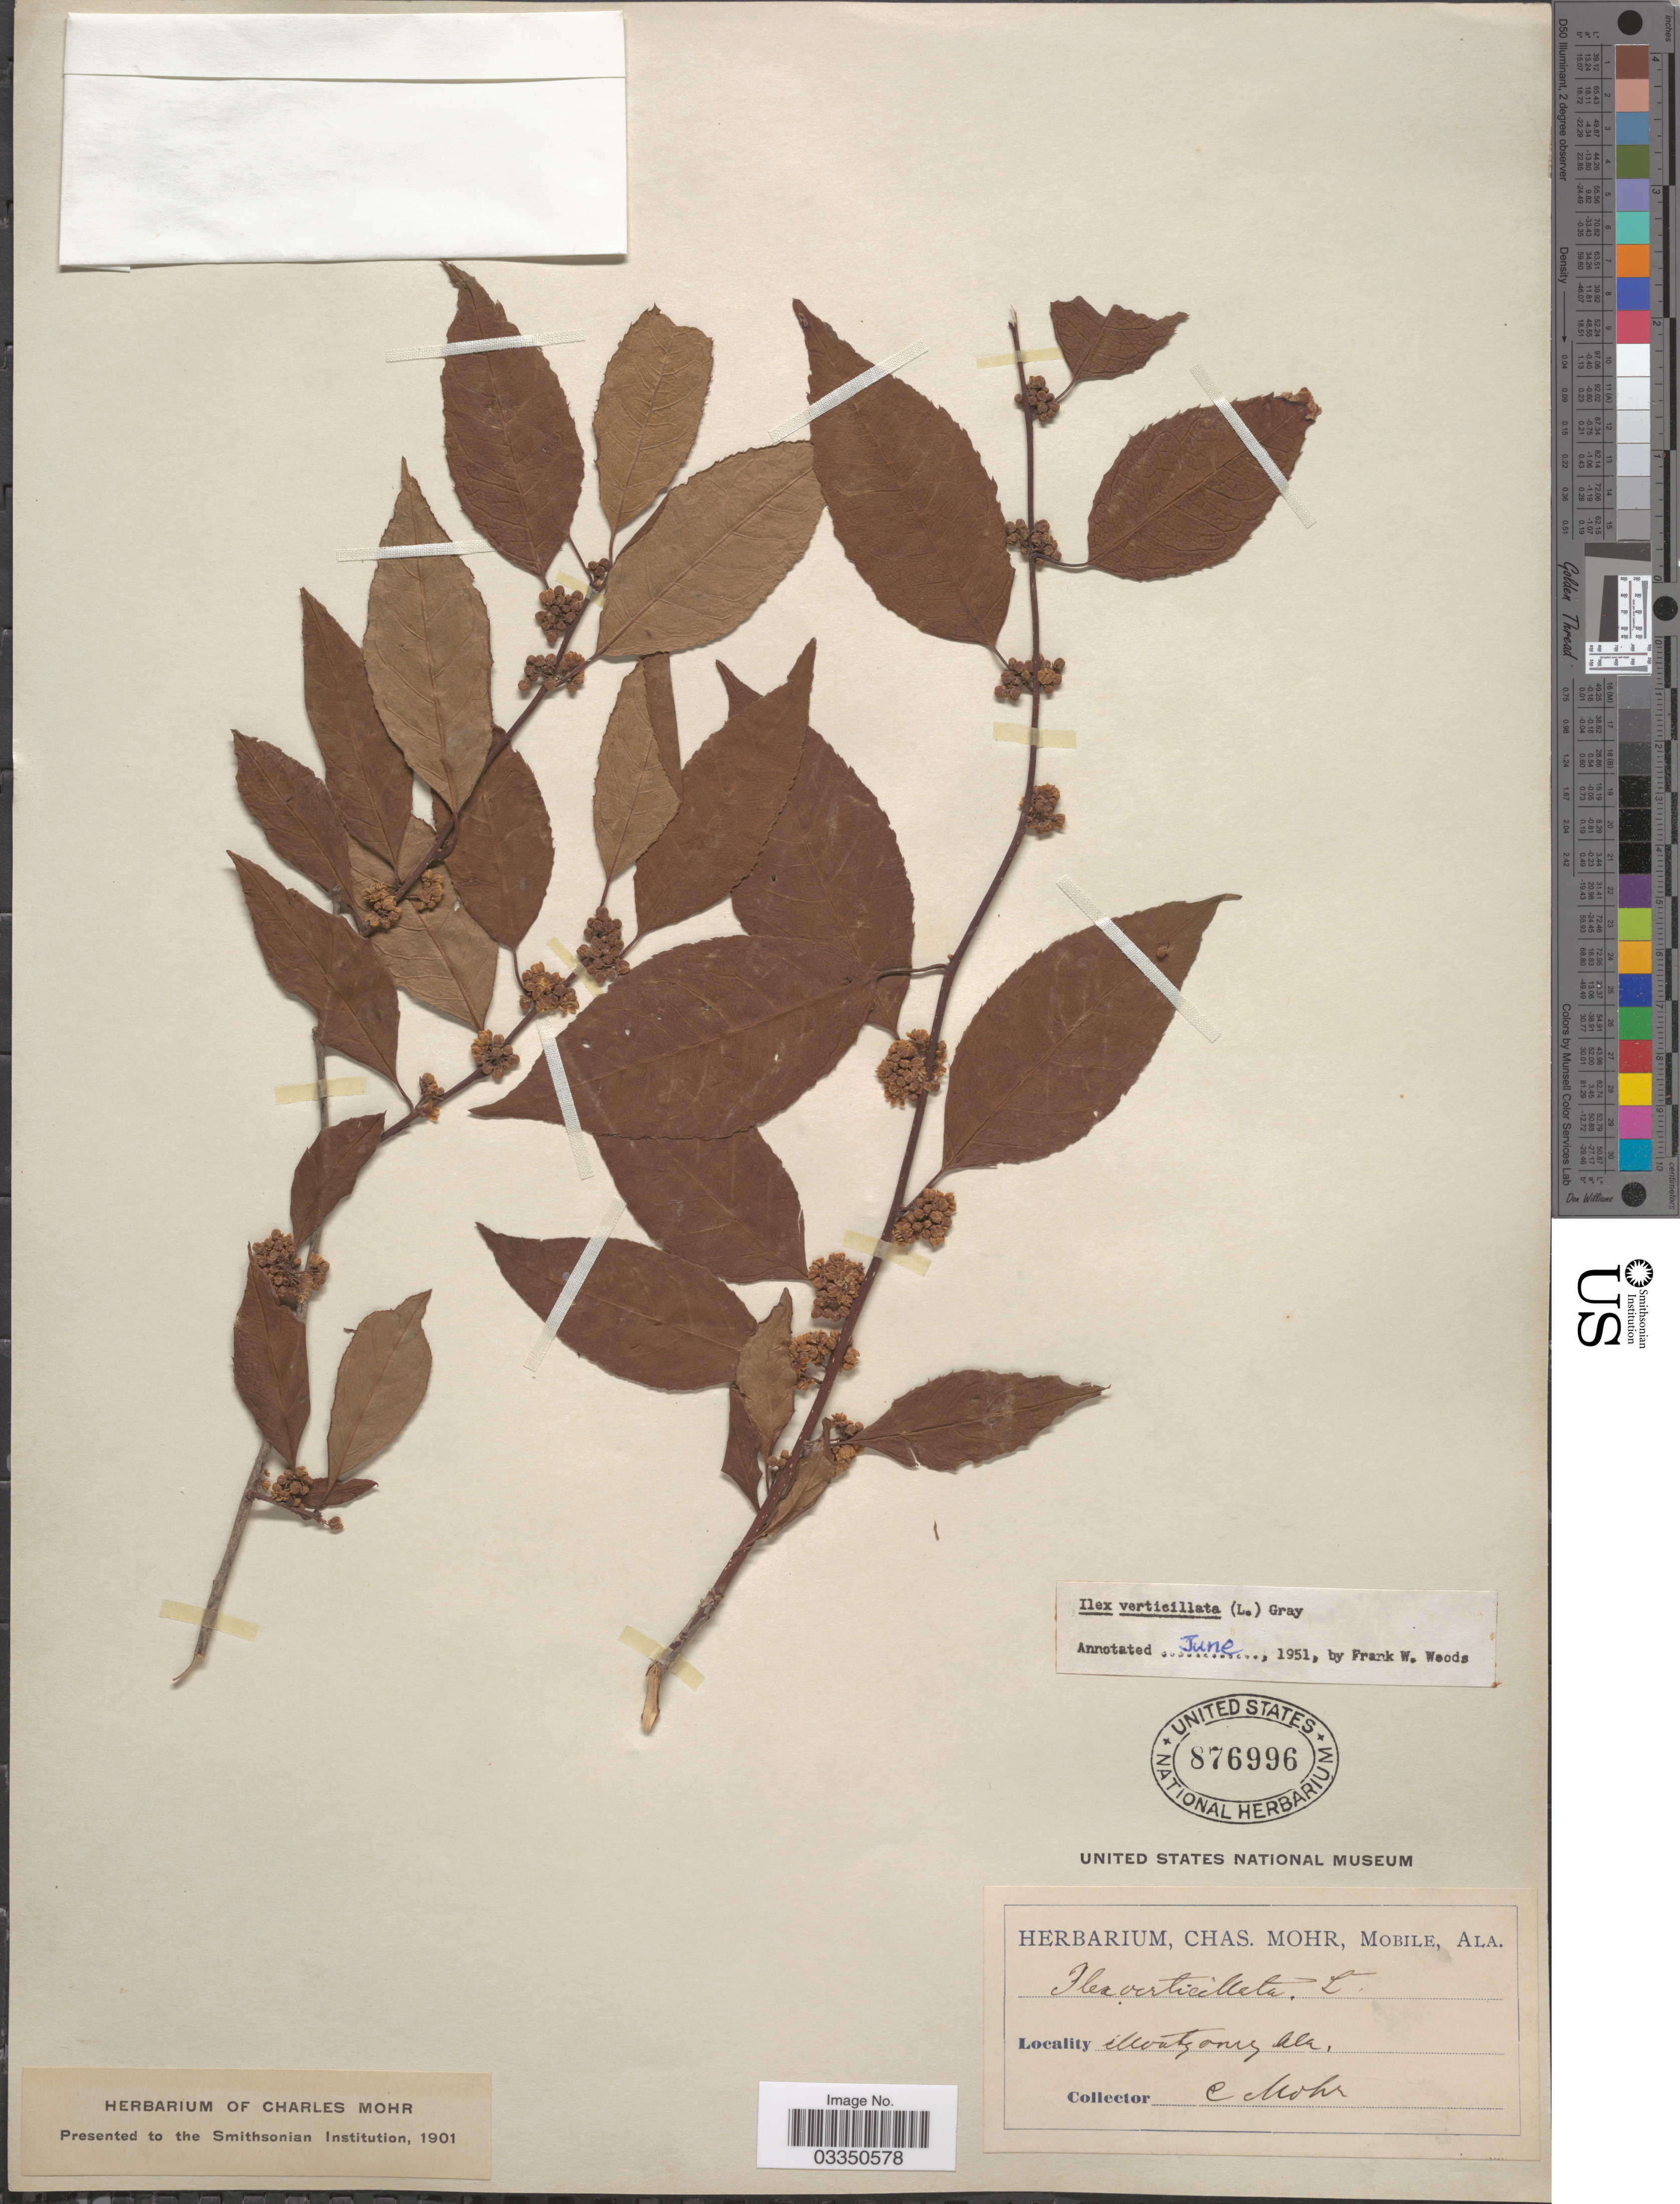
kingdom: Plantae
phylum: Tracheophyta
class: Magnoliopsida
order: Aquifoliales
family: Aquifoliaceae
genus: Ilex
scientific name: Ilex verticillata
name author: (L.) A. Gray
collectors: C. Mohr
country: United States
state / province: Alabama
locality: Montgomery.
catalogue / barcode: US 876996